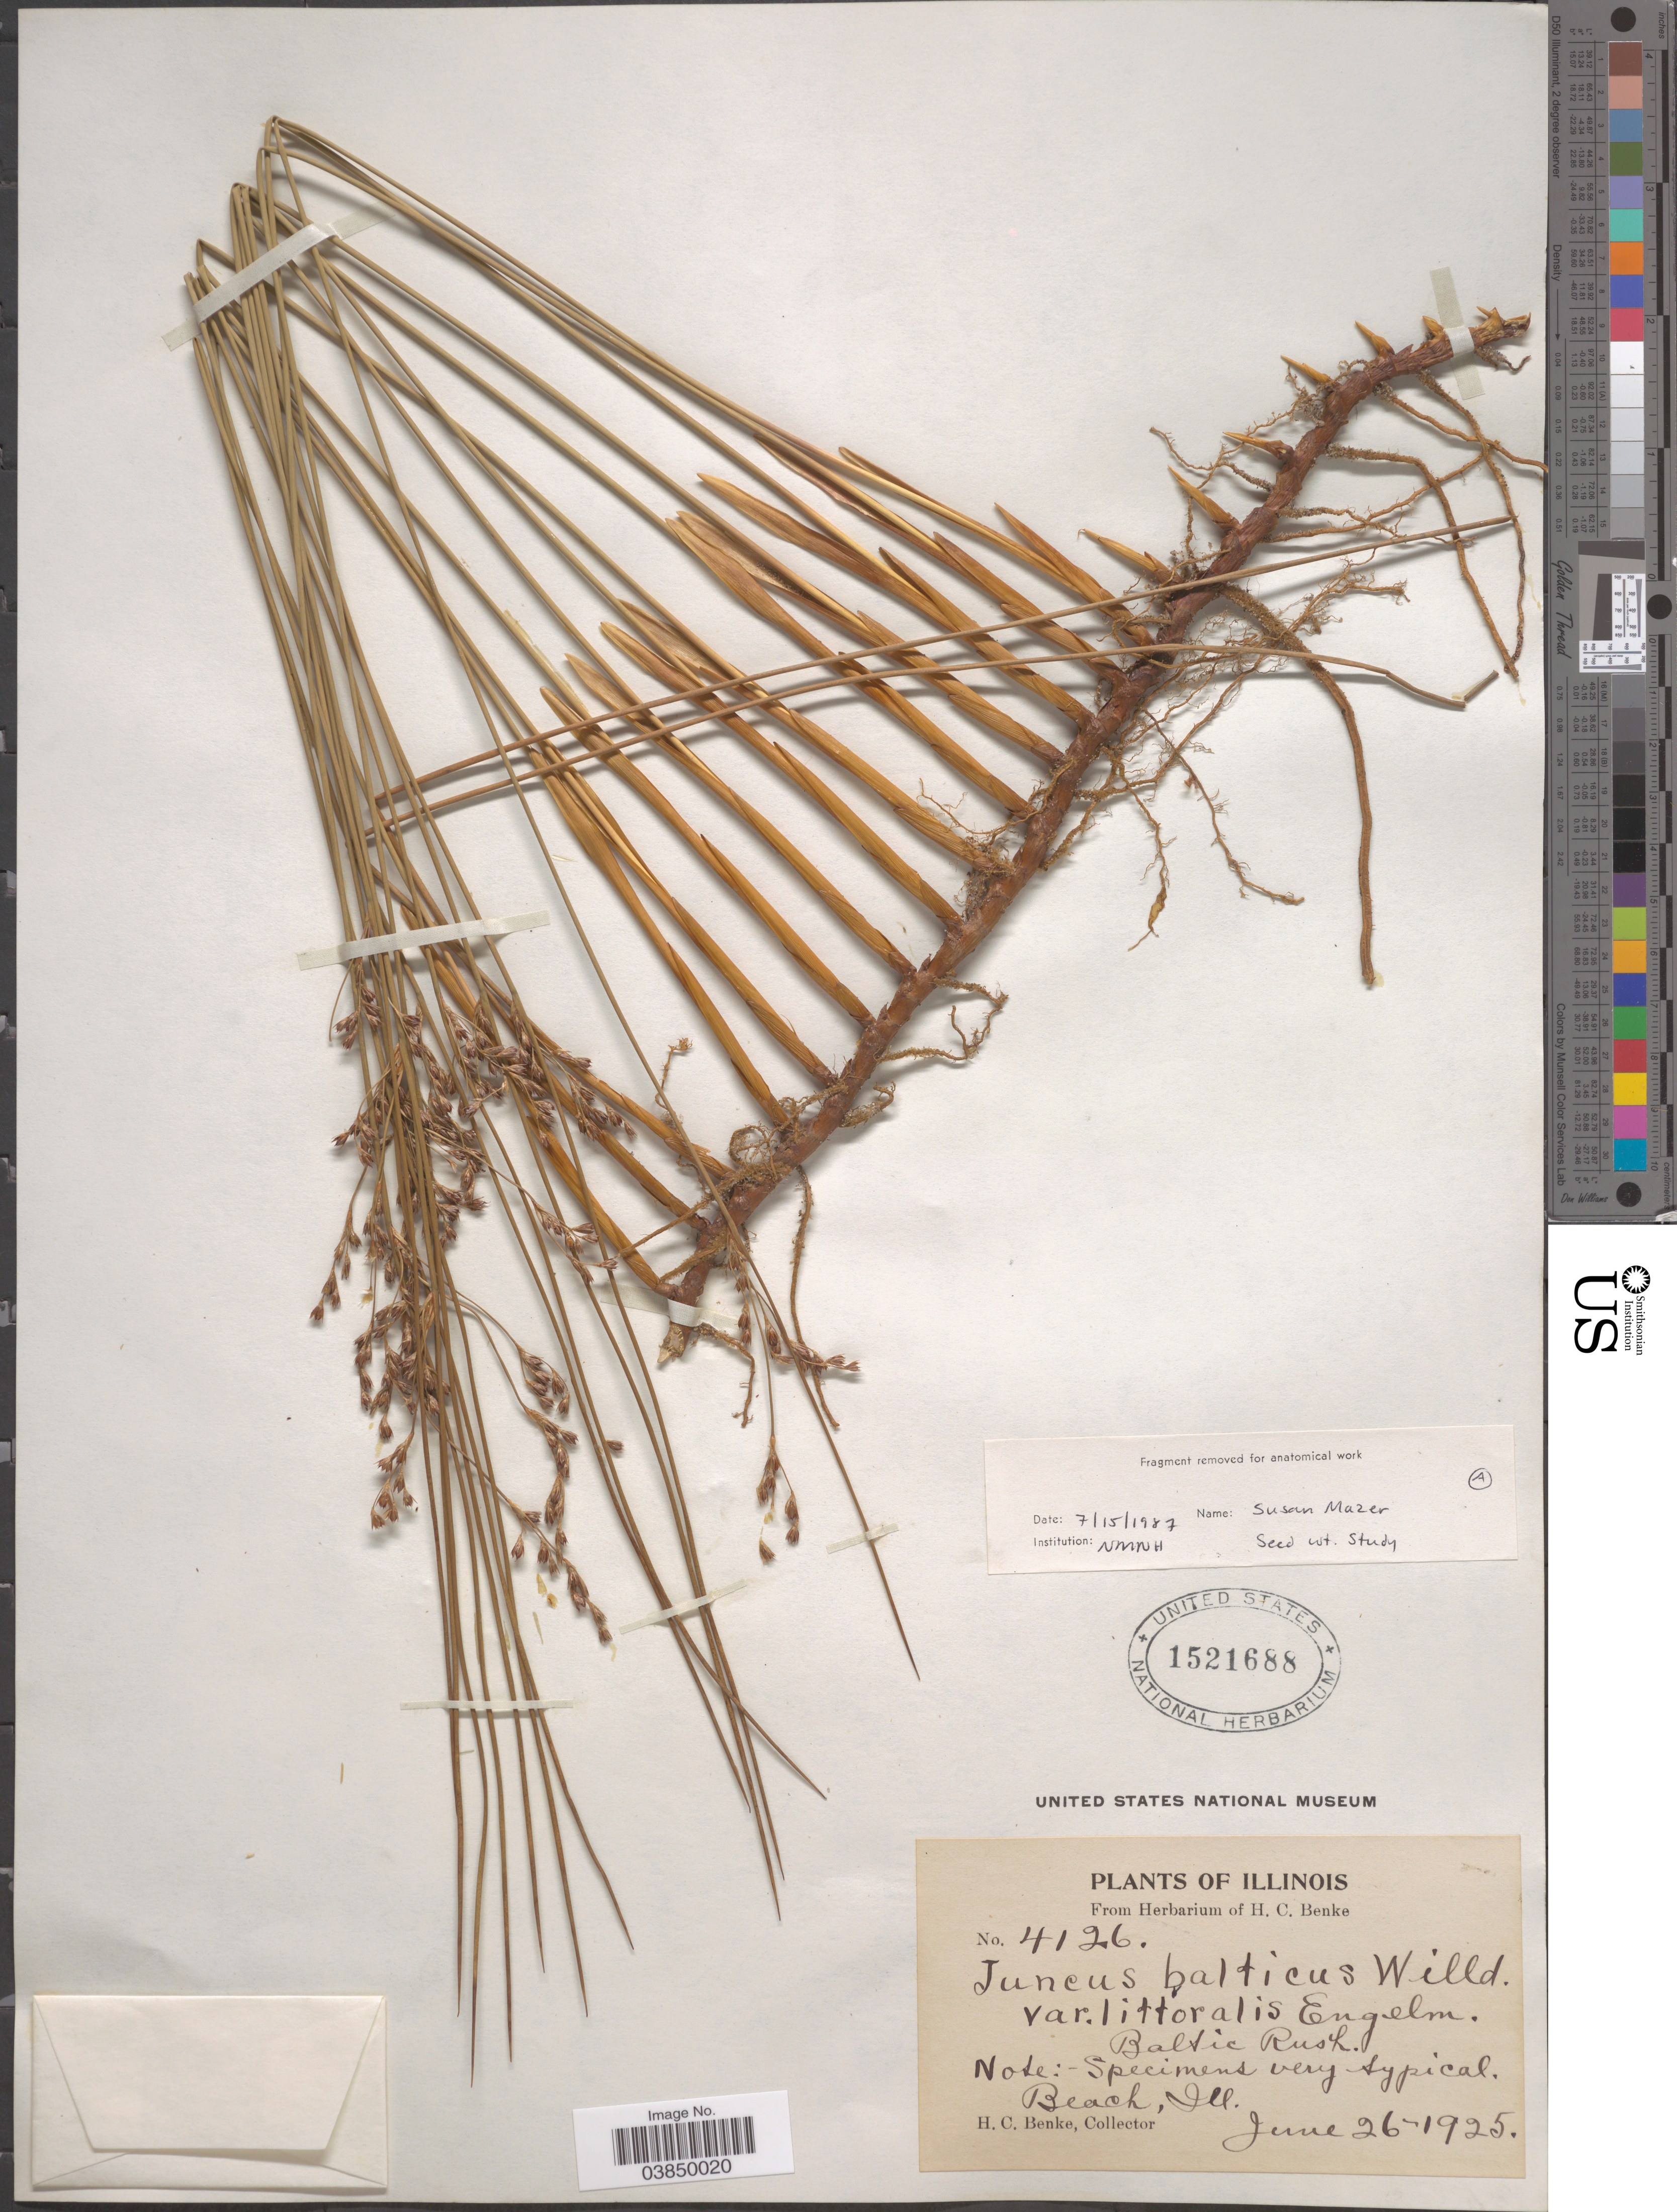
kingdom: Plantae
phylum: Tracheophyta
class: Liliopsida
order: Poales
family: Juncaceae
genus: Juncus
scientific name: Juncus balticus var. littoralis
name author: Engelm.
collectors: H. Benke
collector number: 4126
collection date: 1925-06-26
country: United States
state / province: Illinois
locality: Beach.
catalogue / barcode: US 1521688